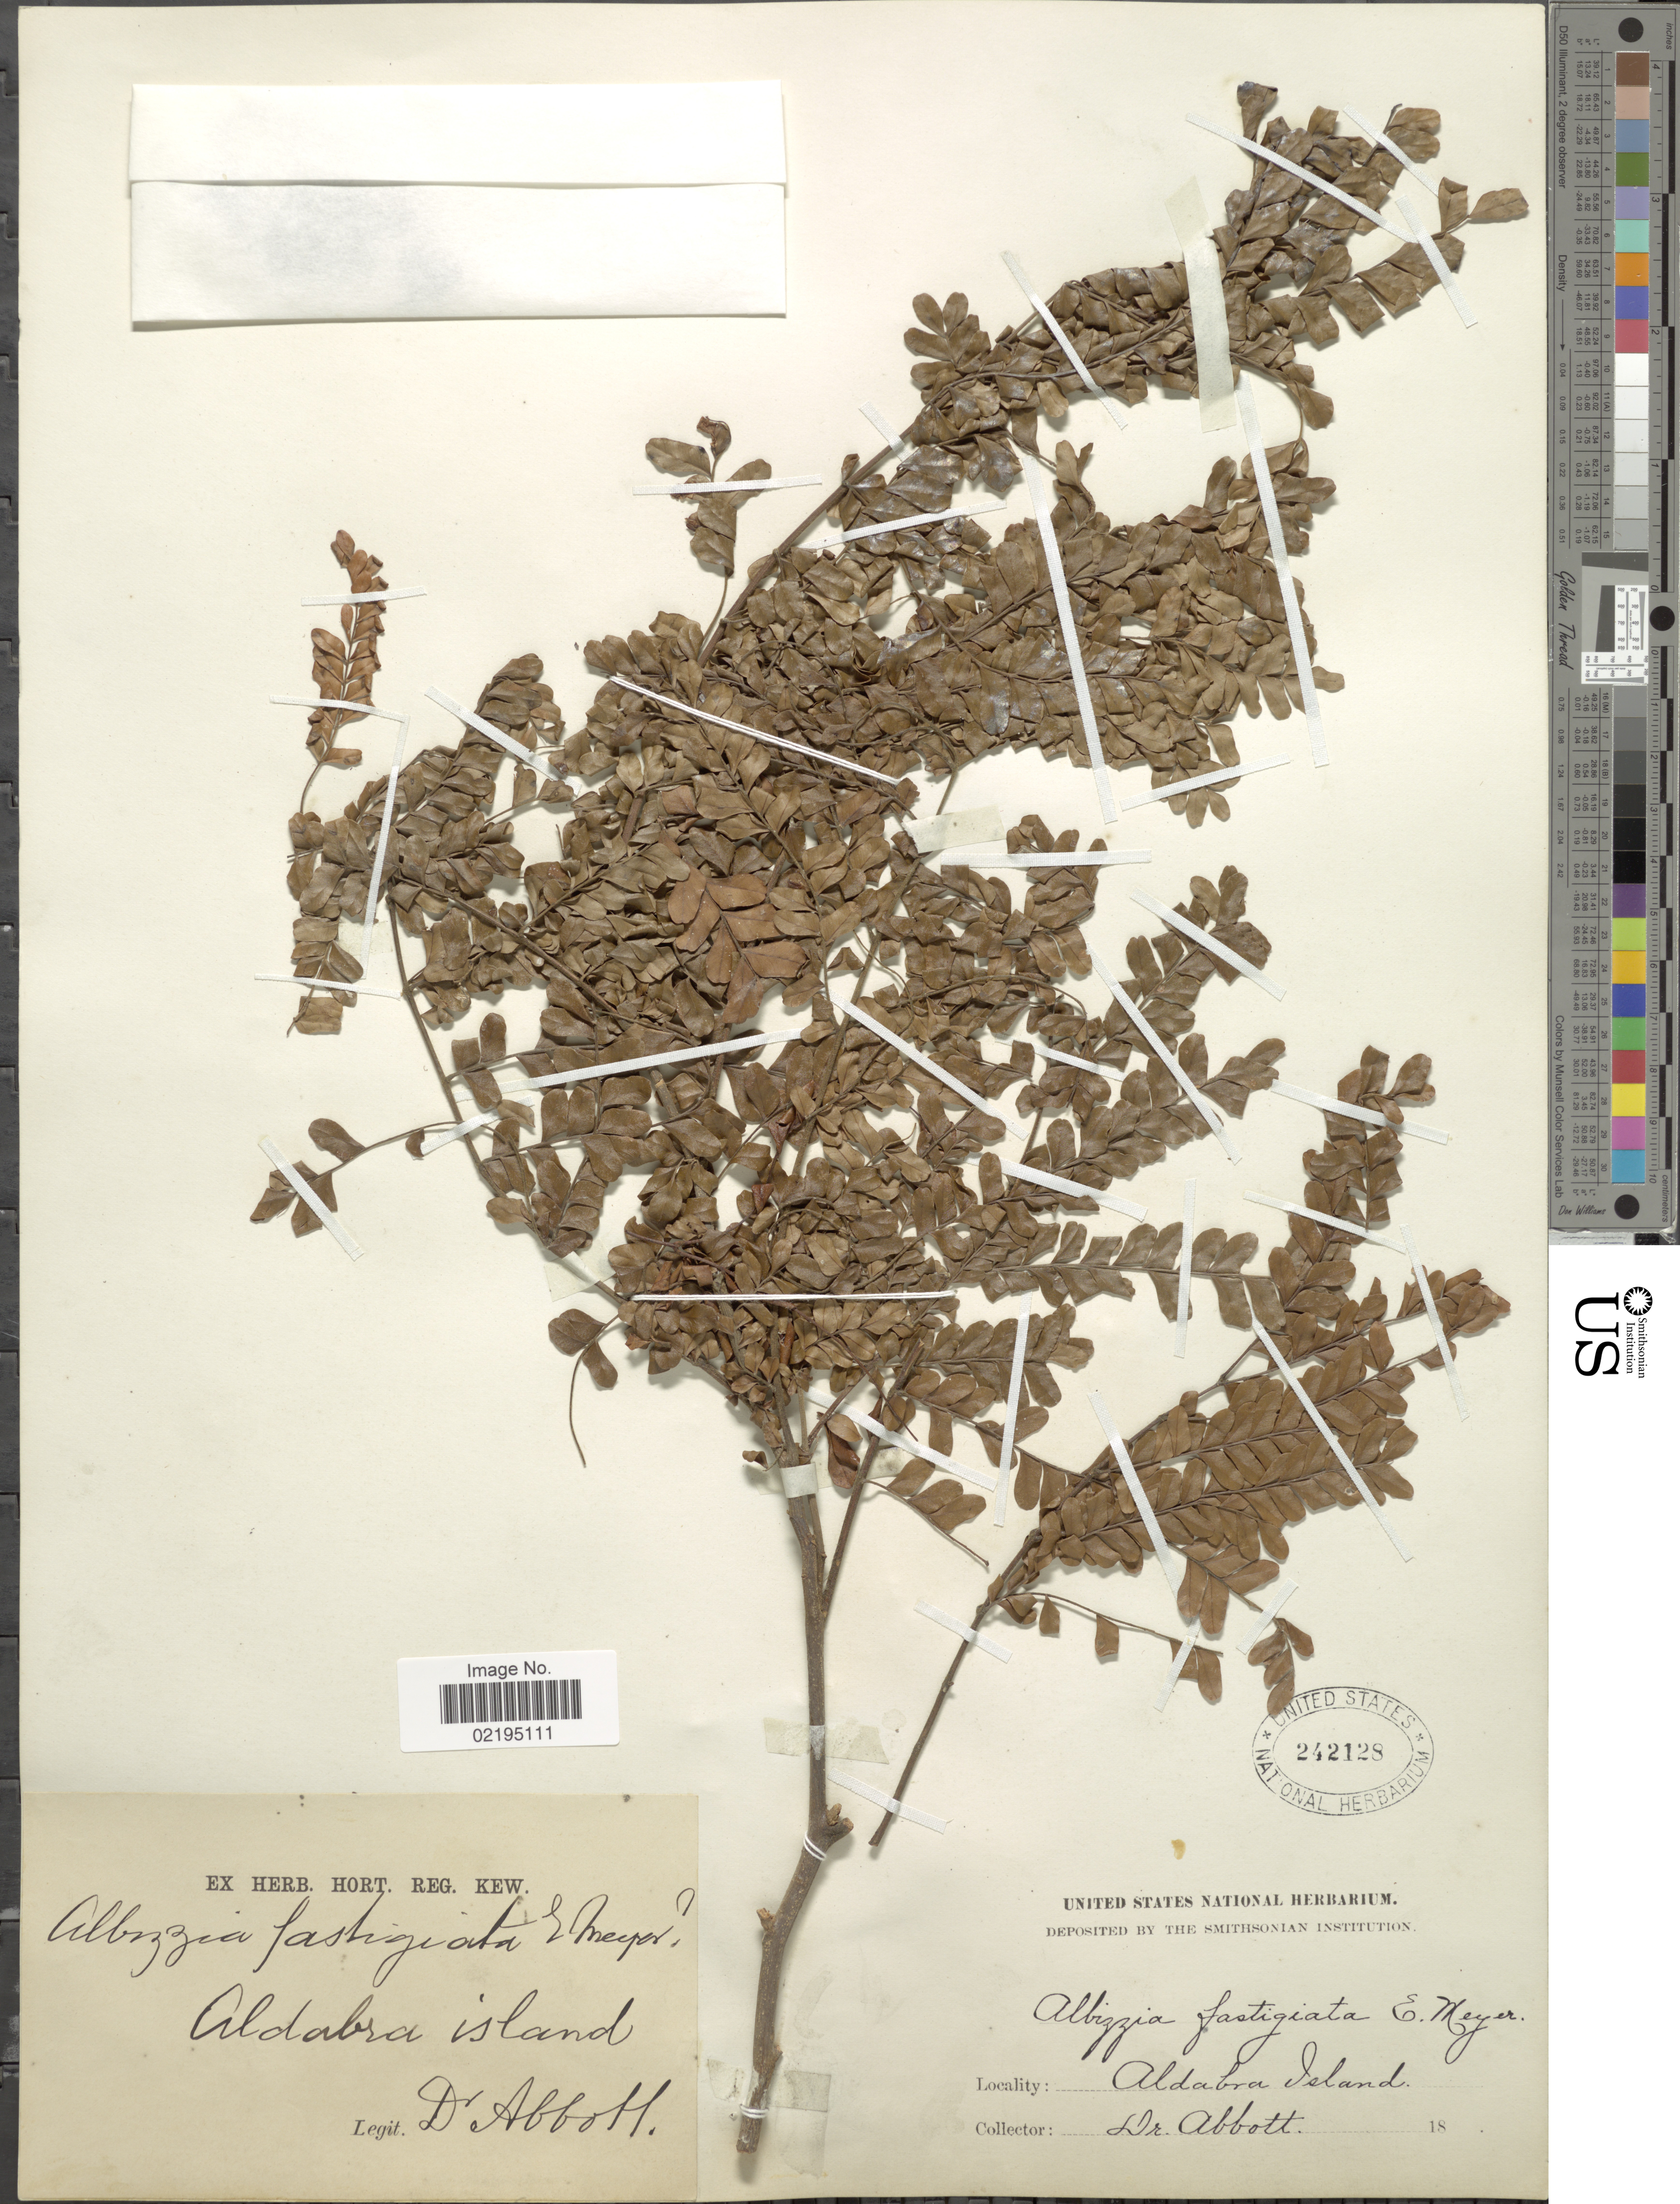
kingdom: Plantae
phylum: Tracheophyta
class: Magnoliopsida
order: Fabales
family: Fabaceae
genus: Albizia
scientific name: Albizia sp.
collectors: -- Abbott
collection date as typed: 18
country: Seychelles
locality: Aldabra Island.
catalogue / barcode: US 242128